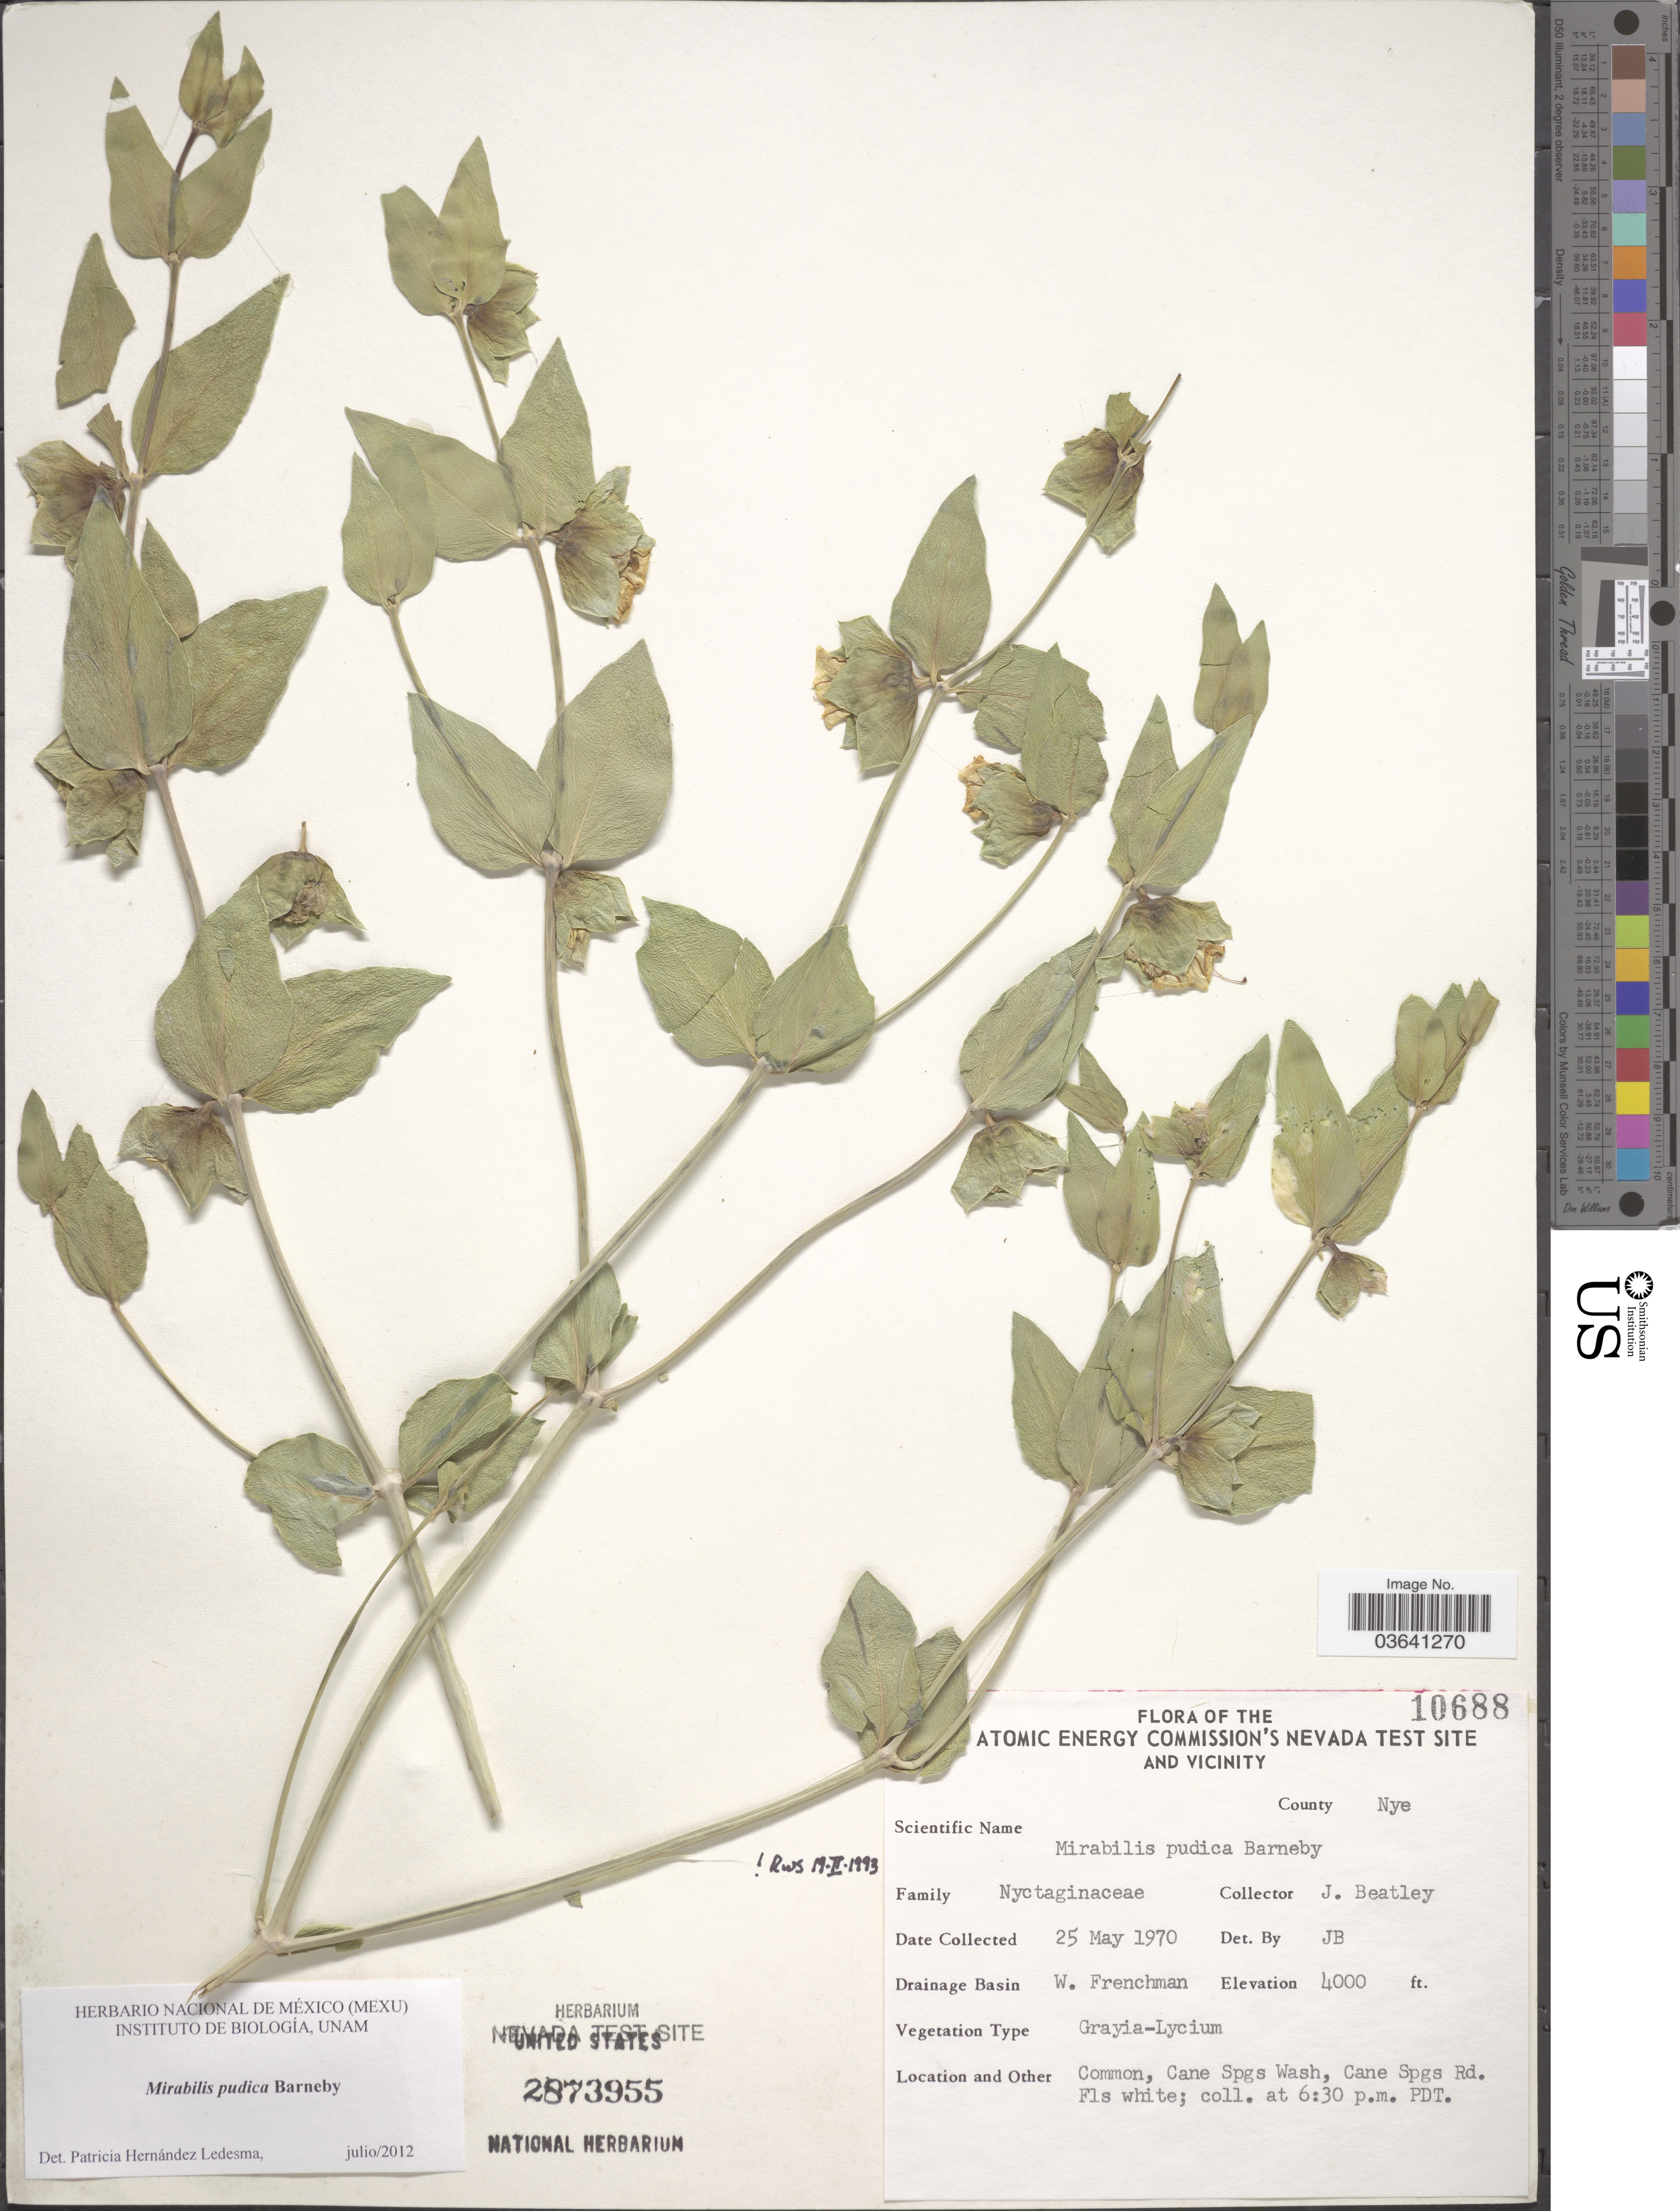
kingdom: Plantae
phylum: Tracheophyta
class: Magnoliopsida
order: Caryophyllales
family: Nyctaginaceae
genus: Mirabilis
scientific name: Mirabilis pudica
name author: Barneby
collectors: J. C. Beatley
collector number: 10688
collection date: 1970-05-25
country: United States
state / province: Nevada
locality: U.S. Atomic Energy Commission's Nevada Test Site and Vicinity. County Nye. Drainage Basin W. Frenchman. Cane Spgs Wash, Cane Spgs Rd.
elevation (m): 1219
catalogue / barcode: US 2873955